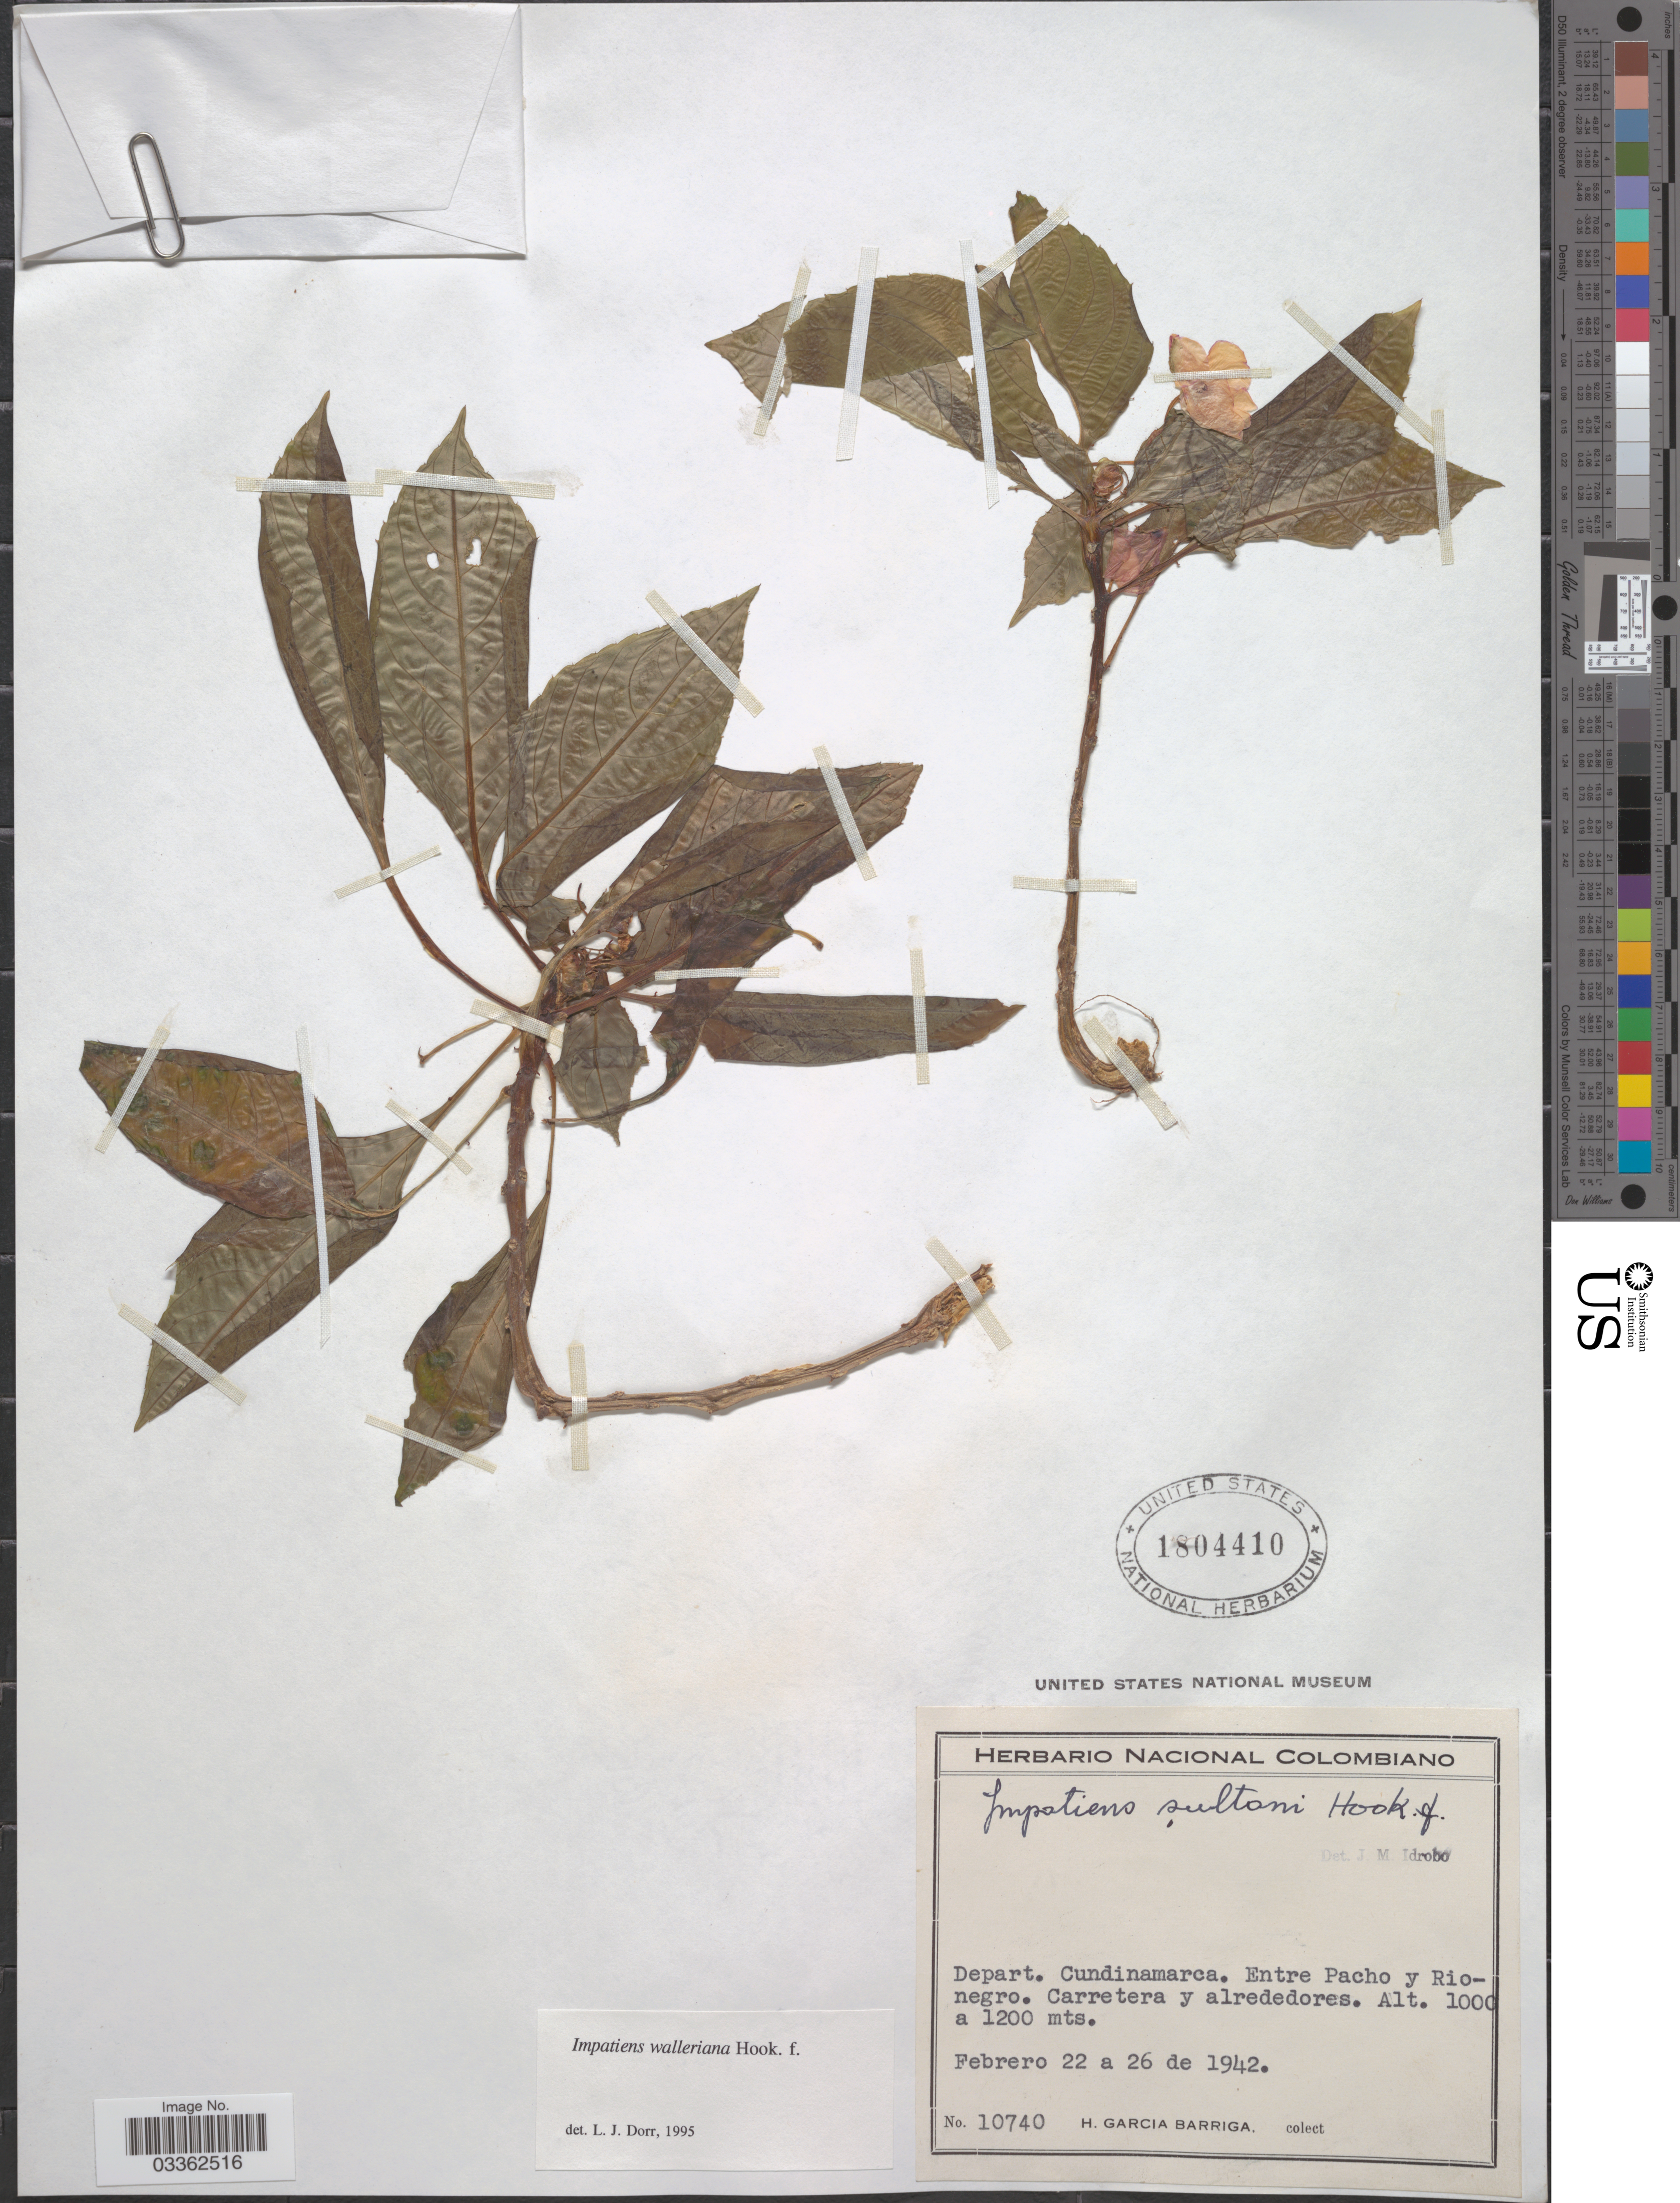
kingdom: Plantae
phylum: Tracheophyta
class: Magnoliopsida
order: Ericales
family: Balsaminaceae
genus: Impatiens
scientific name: Impatiens walleriana 'Super Elfin Red'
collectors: H. García Barriga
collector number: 10740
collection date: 1942-02-22/1942-02-26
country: Colombia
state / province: Cundinamarca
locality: Depart. Cundinamarca. Entre Pacho y Rionegro.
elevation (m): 1000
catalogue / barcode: US 1804410